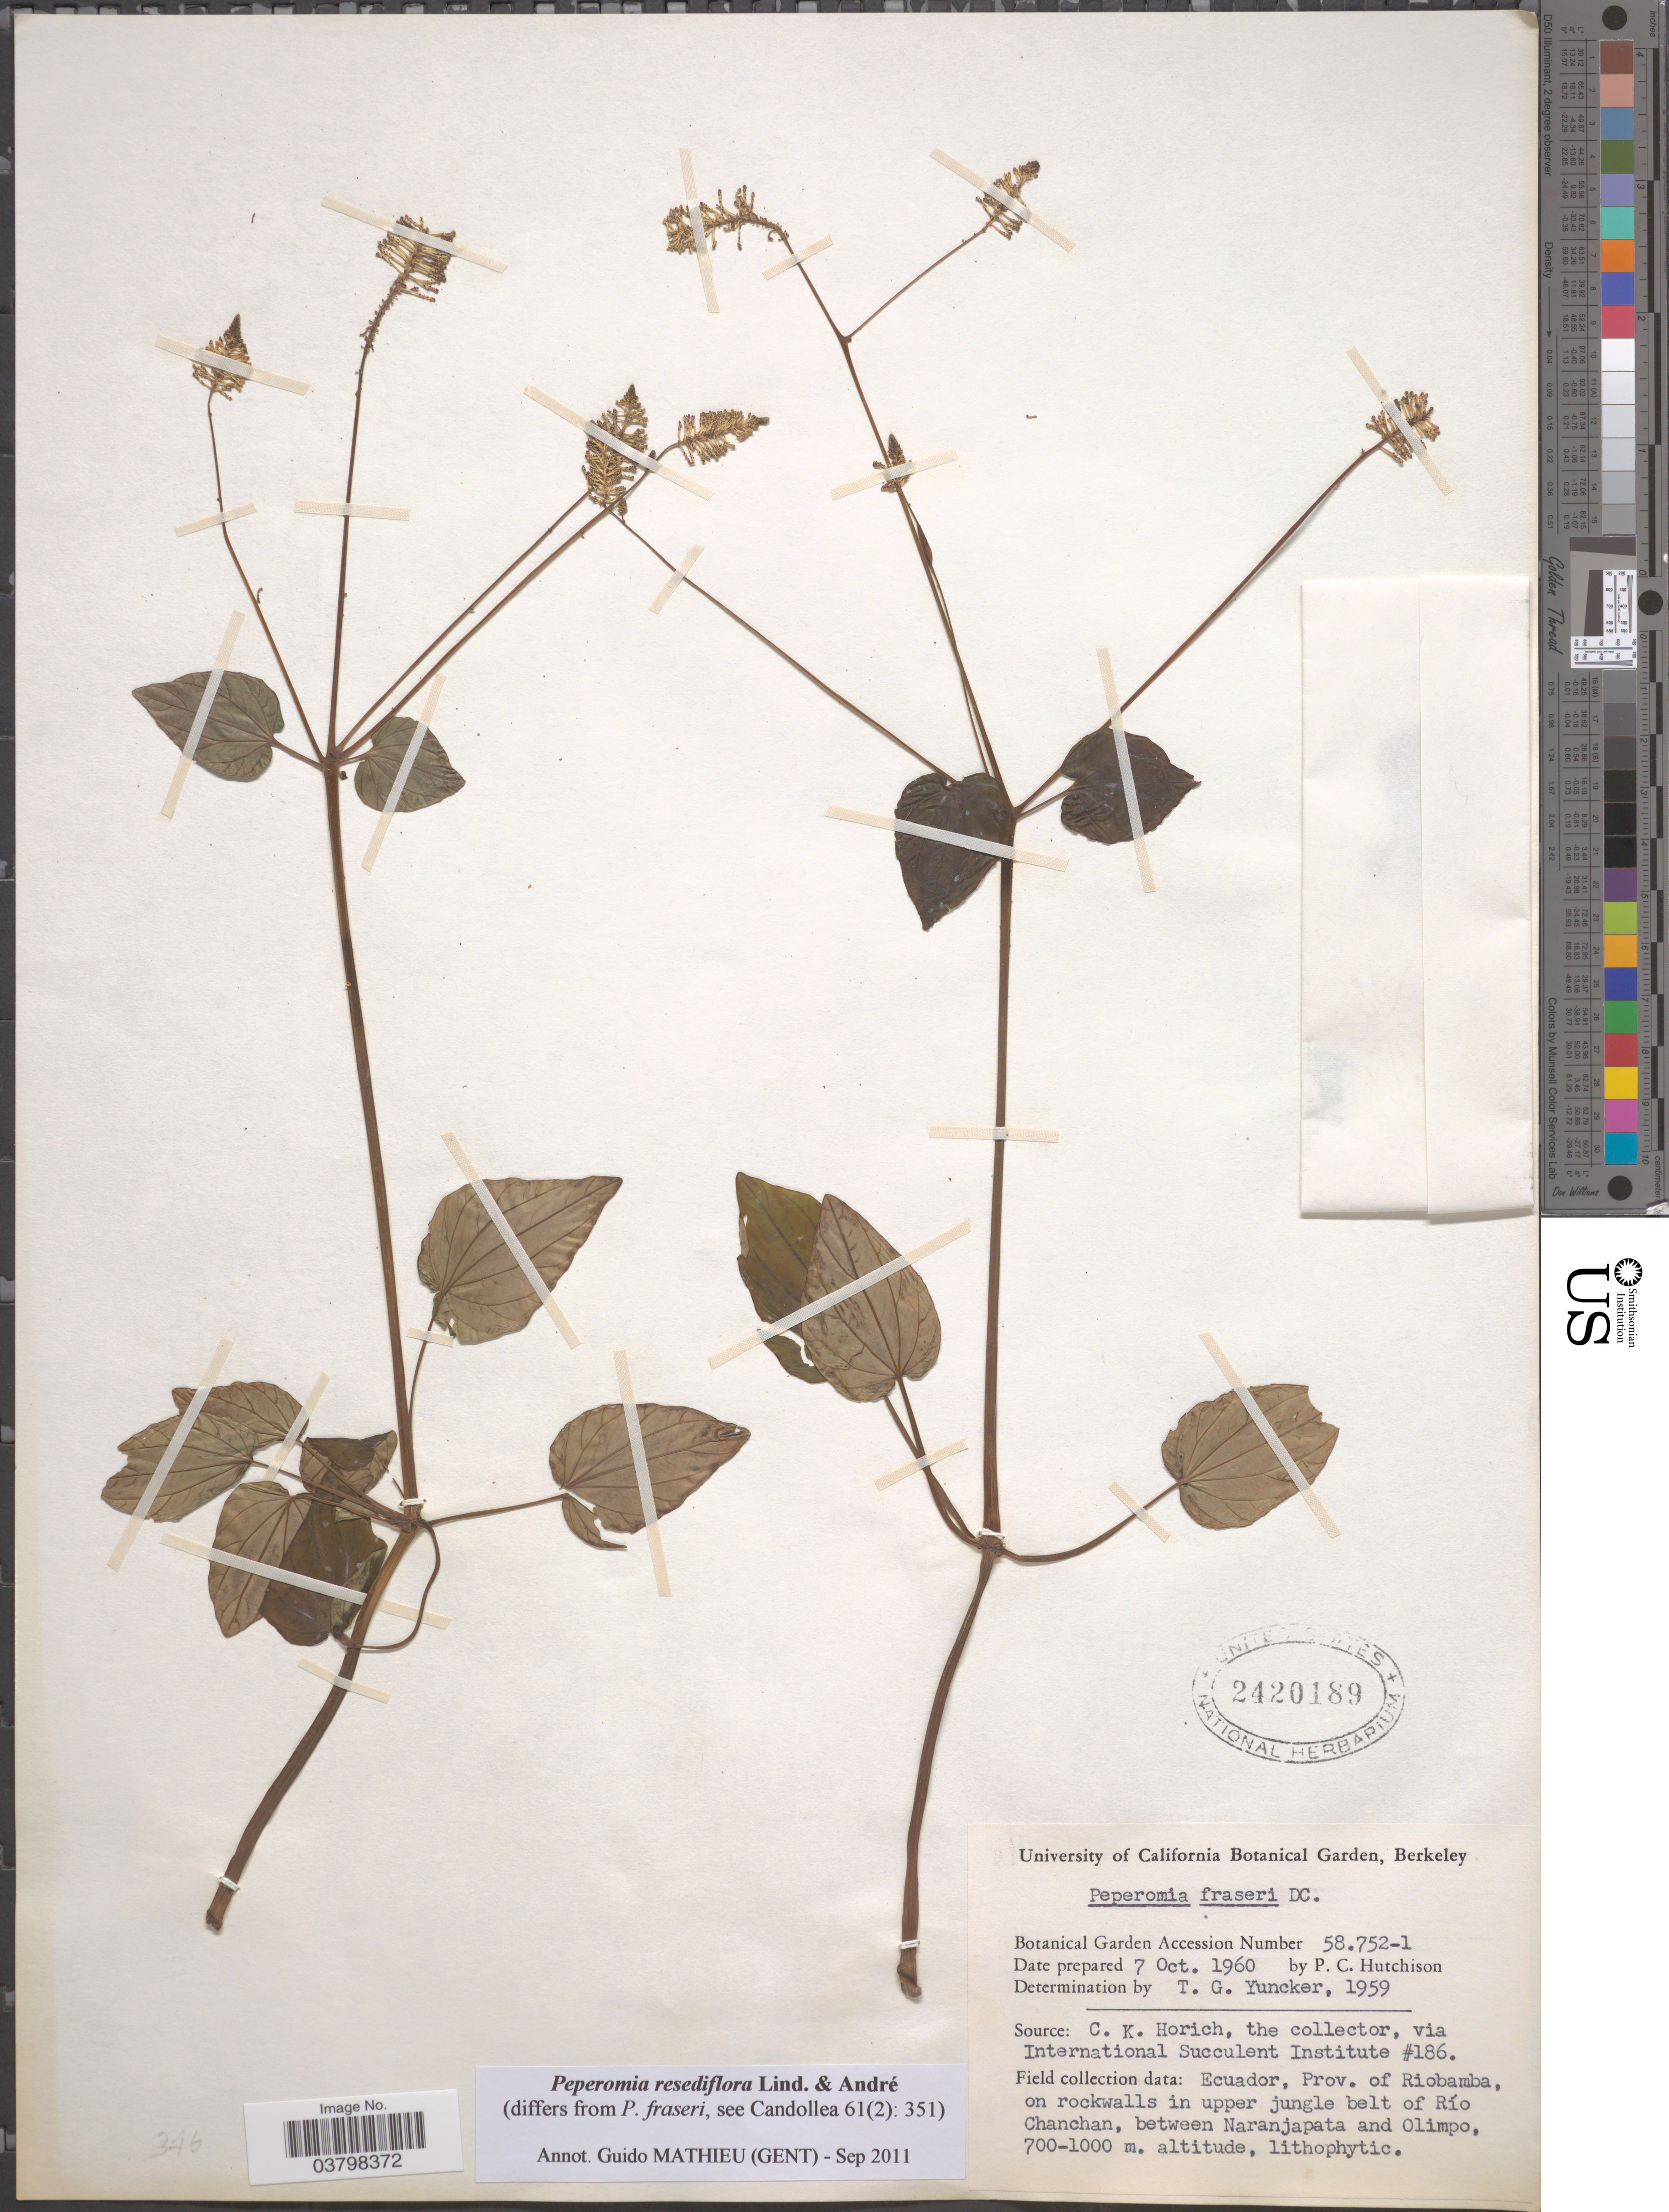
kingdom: Plantae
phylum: Tracheophyta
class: Magnoliopsida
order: Piperales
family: Piperaceae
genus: Peperomia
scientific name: Peperomia resediflora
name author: Linden & André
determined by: Jiménez, José Estaban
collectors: P. C. Hutchison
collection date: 1960-10-07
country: United States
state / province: California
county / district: Alameda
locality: University of California Botanical Garden, Berkeley.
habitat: on rockwalls in upper jungle belt.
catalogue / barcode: US 2420189